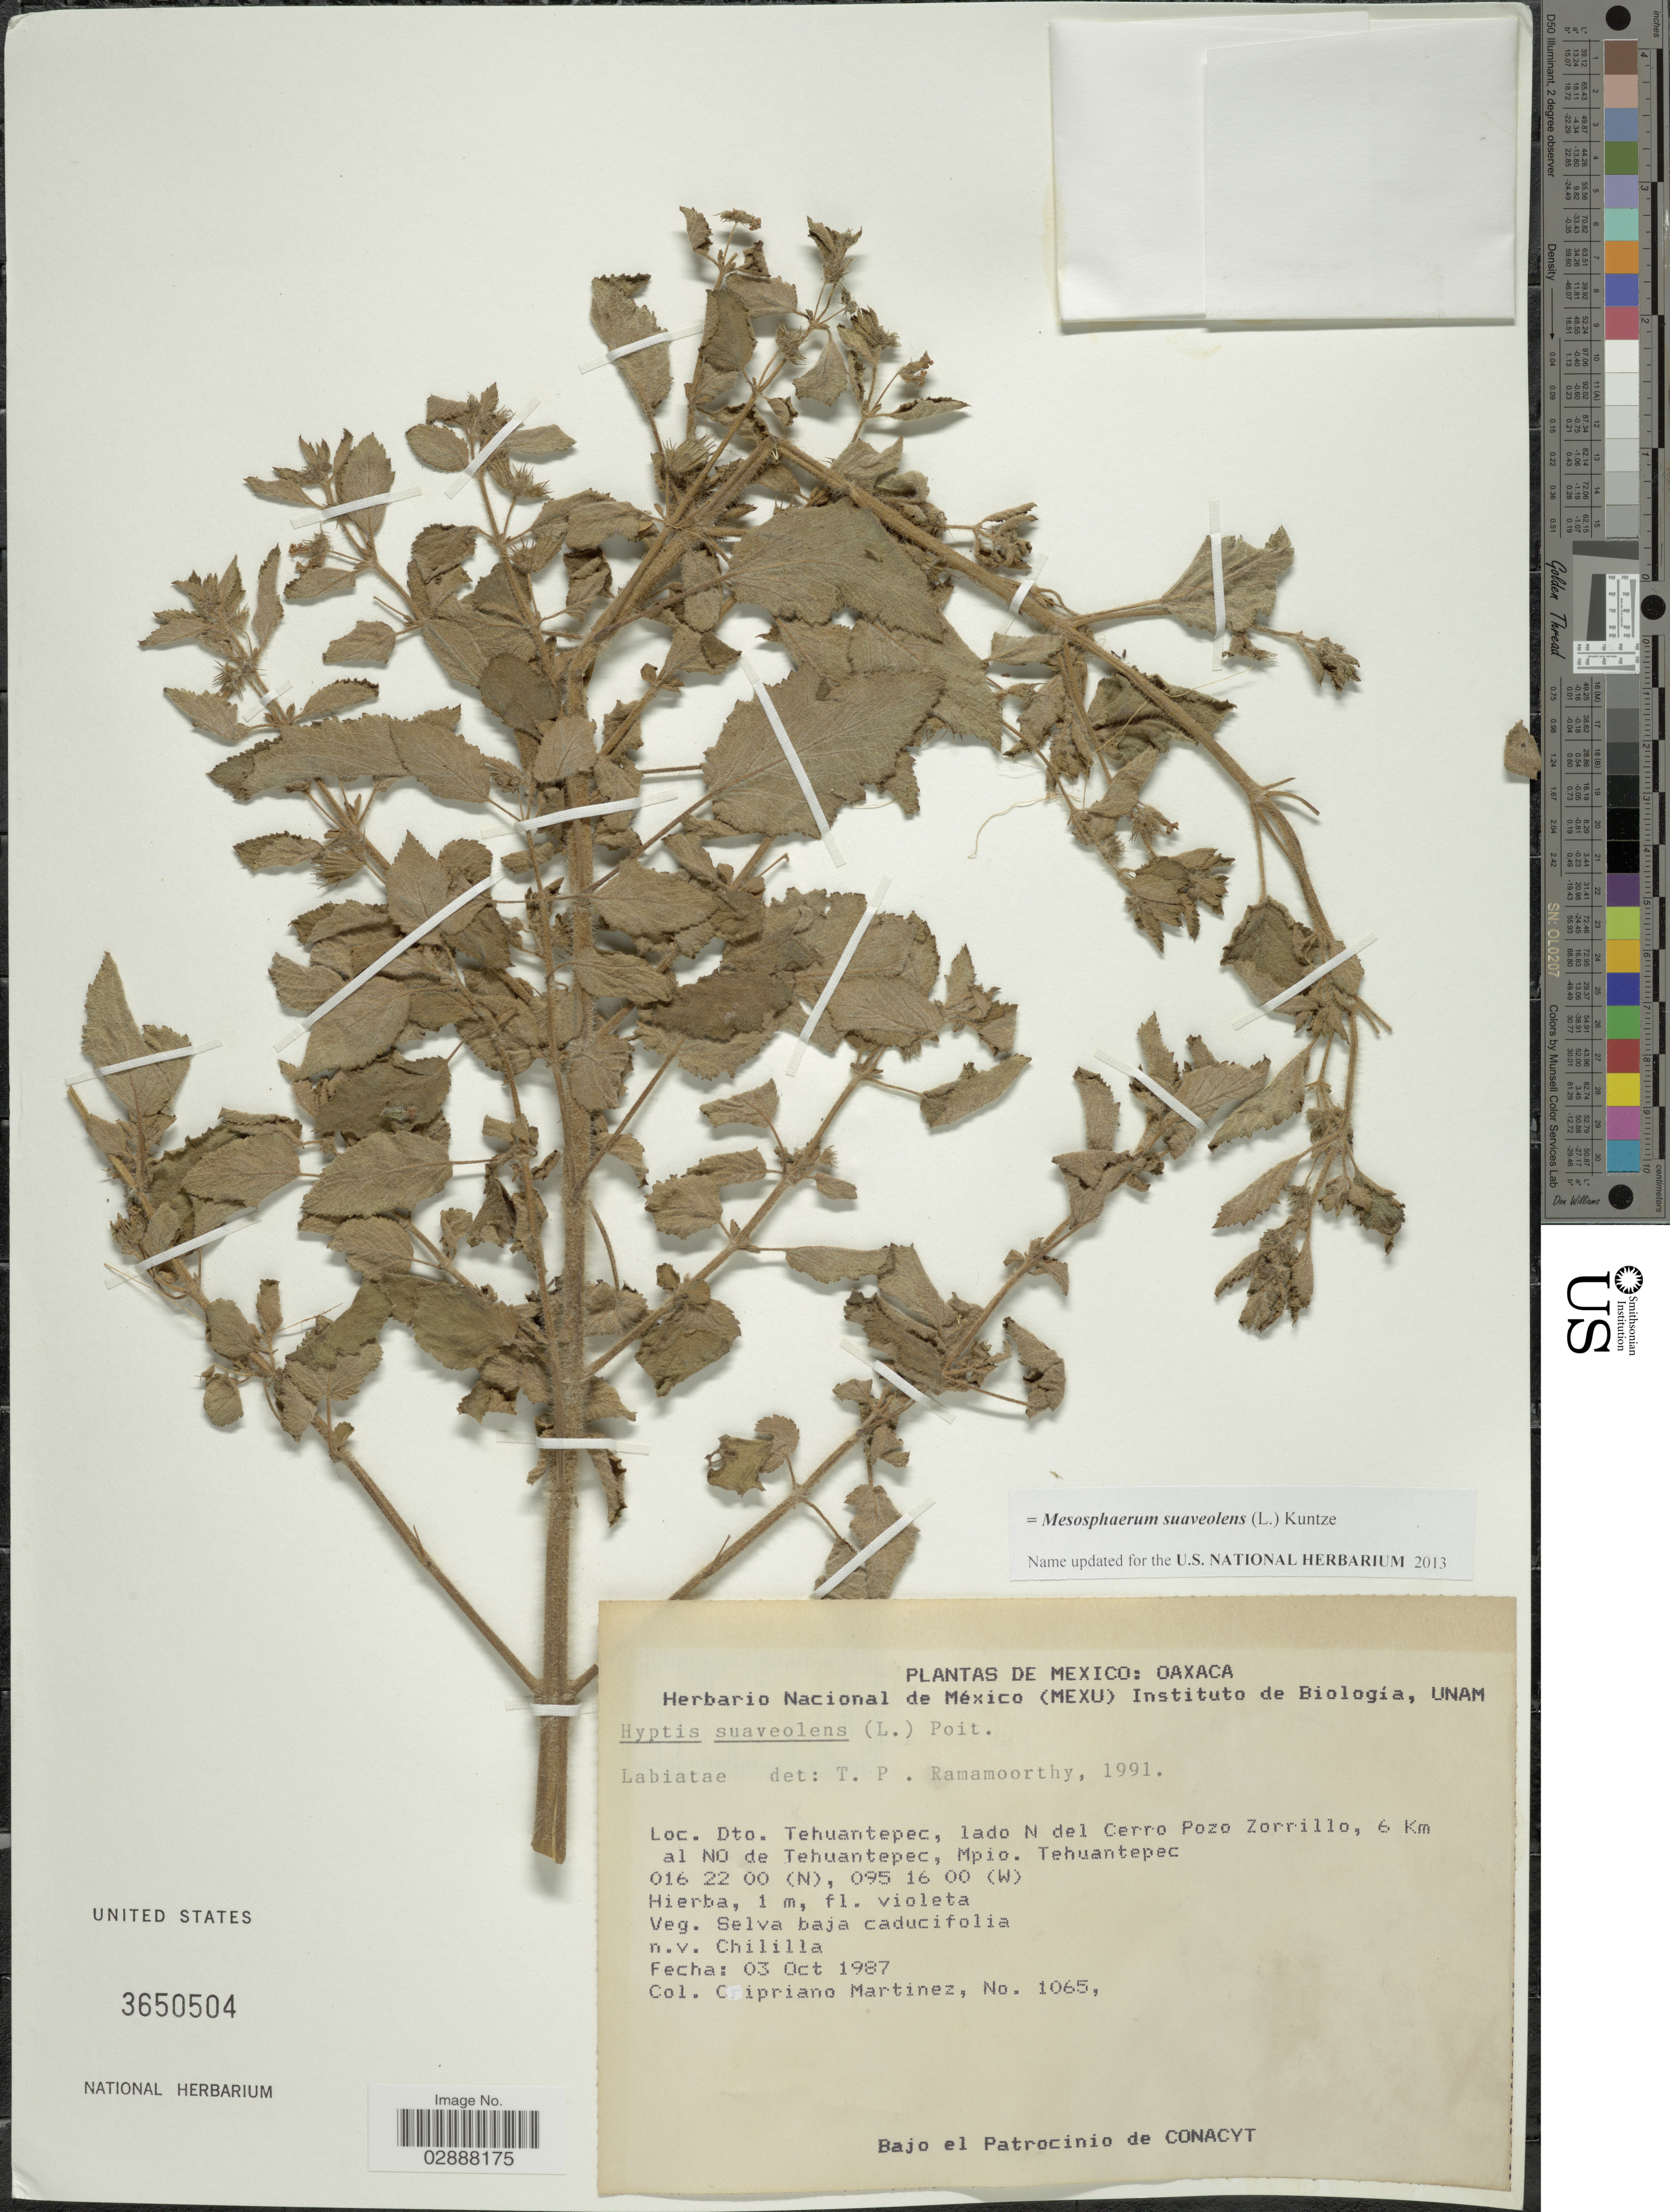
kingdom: Plantae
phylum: Tracheophyta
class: Magnoliopsida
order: Lamiales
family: Lamiaceae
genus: Mesosphaerum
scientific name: Mesosphaerum suaveolens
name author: (L.) Kuntze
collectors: C. Martínez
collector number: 1065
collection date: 1987-10-03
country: Mexico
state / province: Oaxaca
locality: Dto. Tehuantepec, lado N del Cerro Pozo Zorrillo, 6 Km al NO de Tehuantepec, Mpio. Tehuantepec.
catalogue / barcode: US 3650504